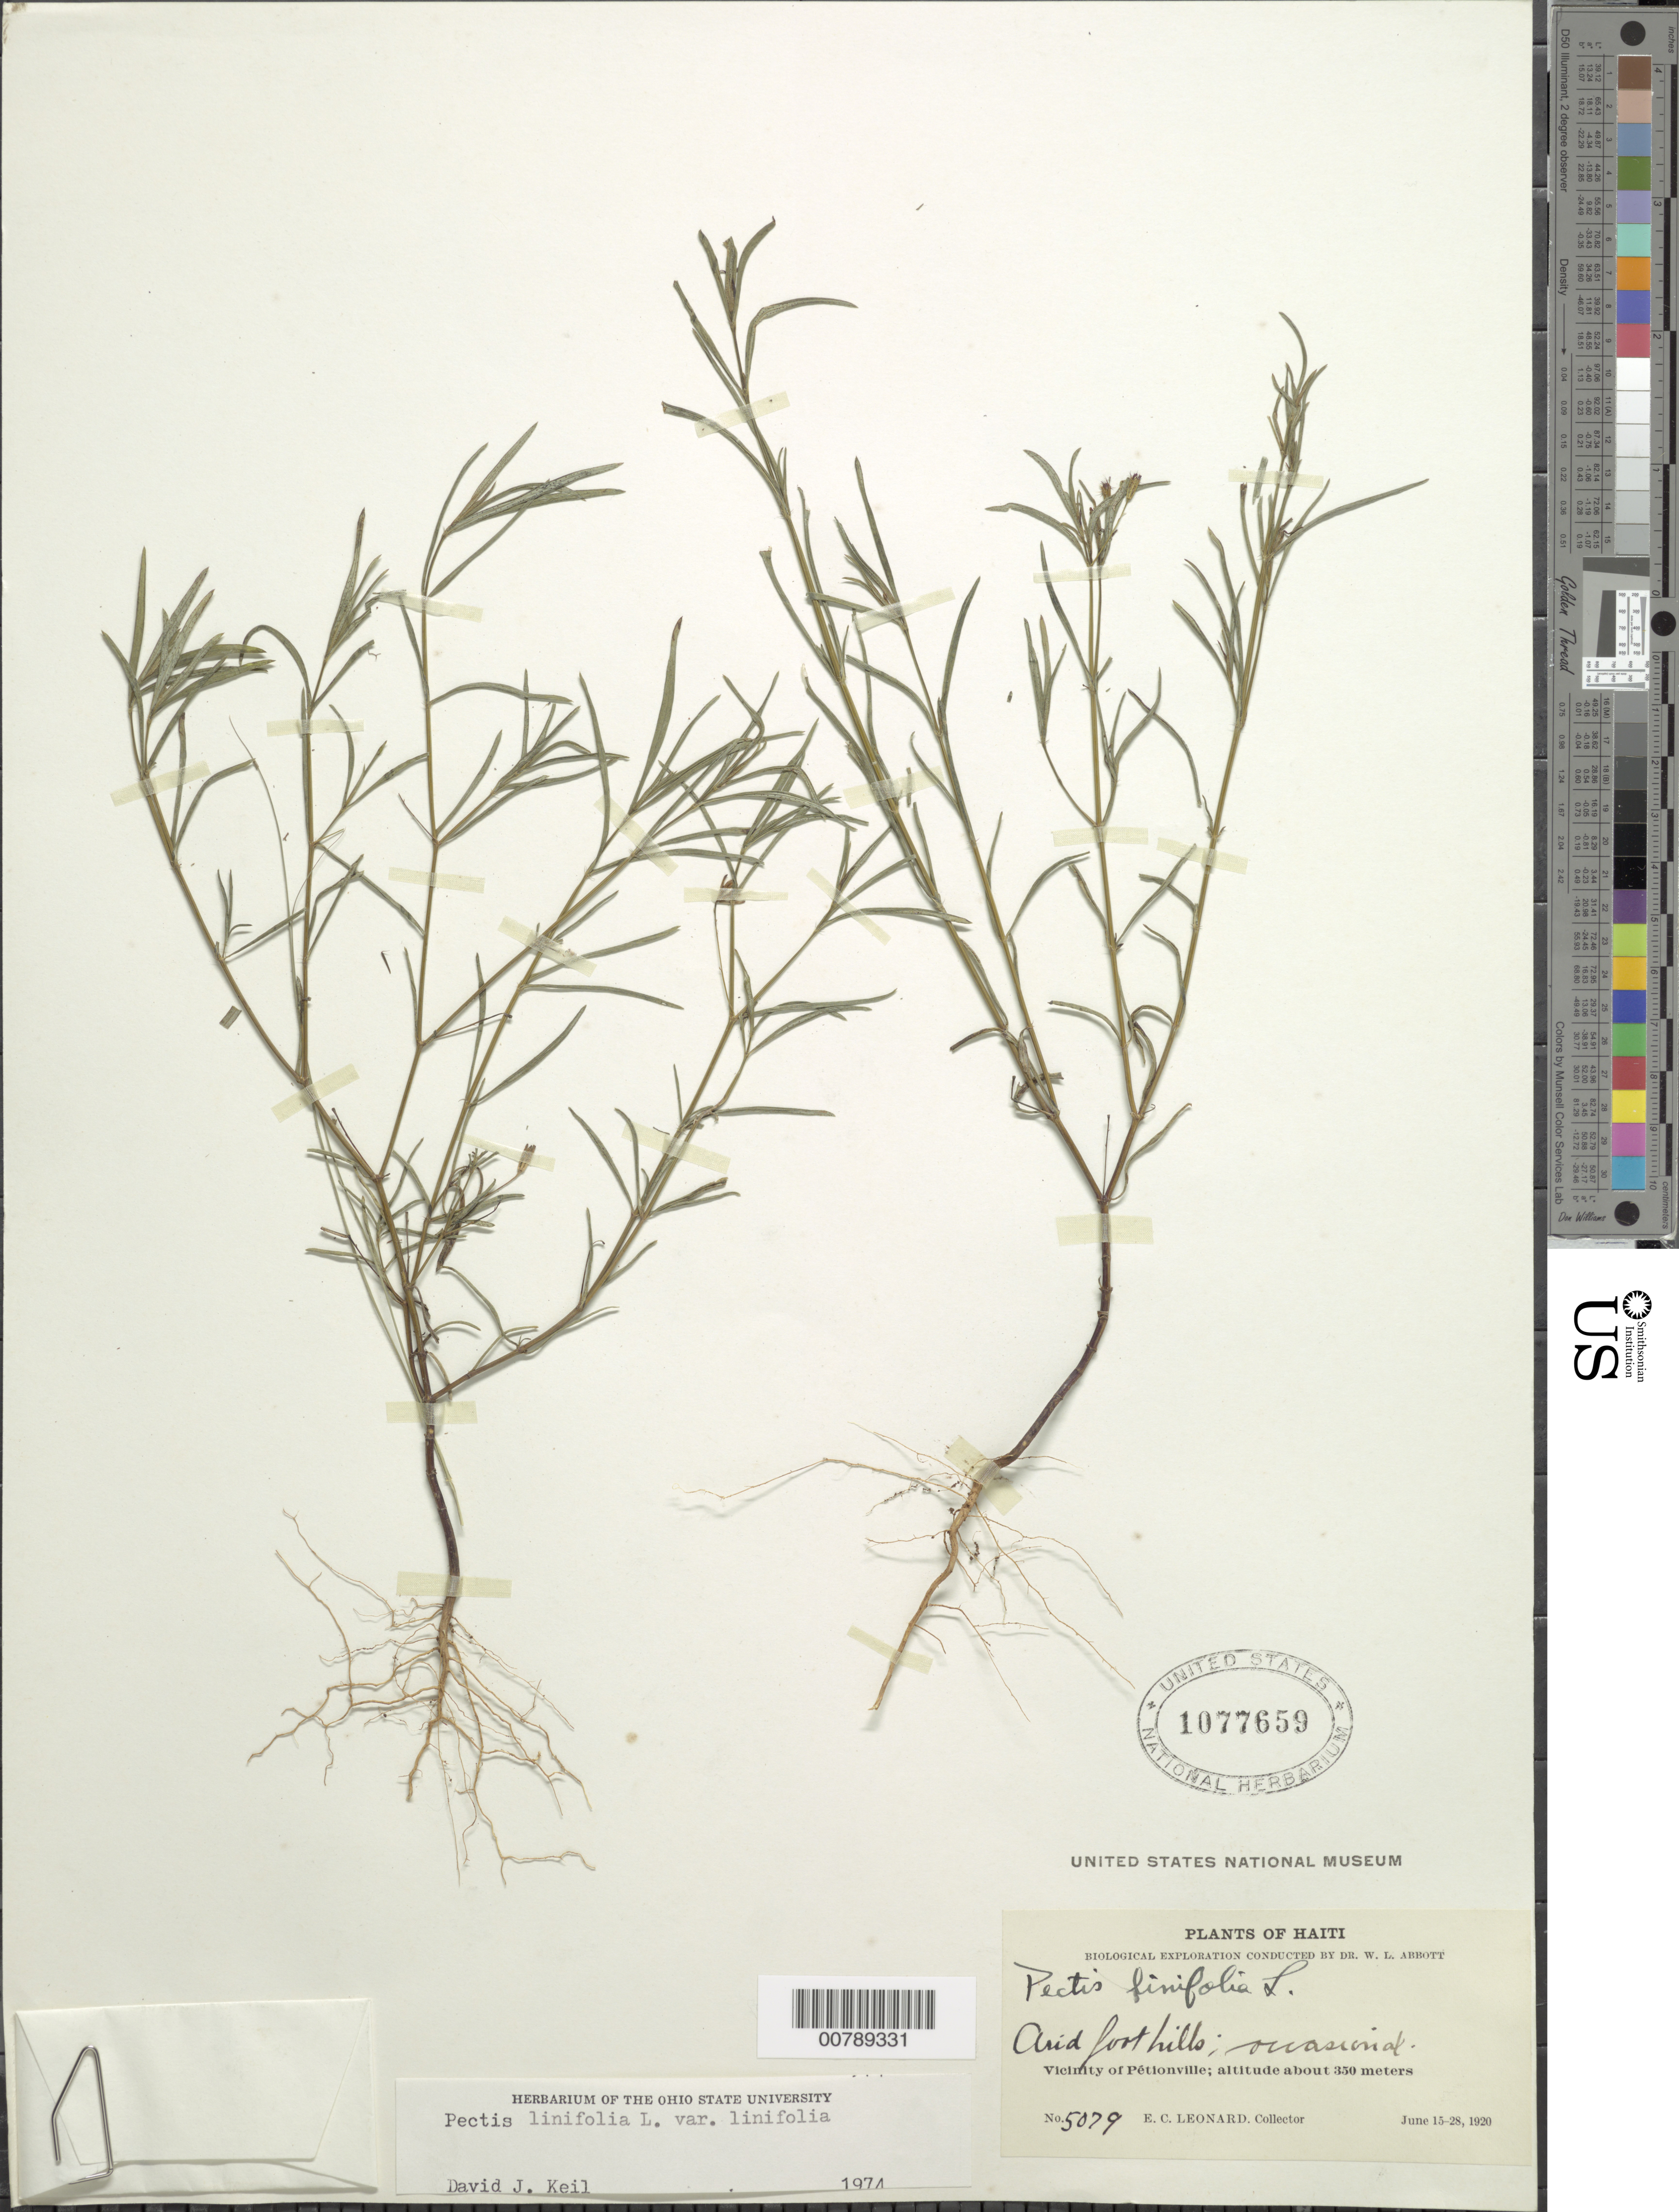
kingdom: Plantae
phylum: Tracheophyta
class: Magnoliopsida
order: Asterales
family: Asteraceae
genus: Pectis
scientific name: Pectis linifolia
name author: L.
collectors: E. C. Leonard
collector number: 5079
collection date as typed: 15 Jun 1920 to 28 Jun 1920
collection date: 1920-06-15/1920-06-28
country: Haiti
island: Hispaniola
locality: Vicinity of Pétionville. Arid fort hills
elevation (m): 350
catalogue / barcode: US 1077659